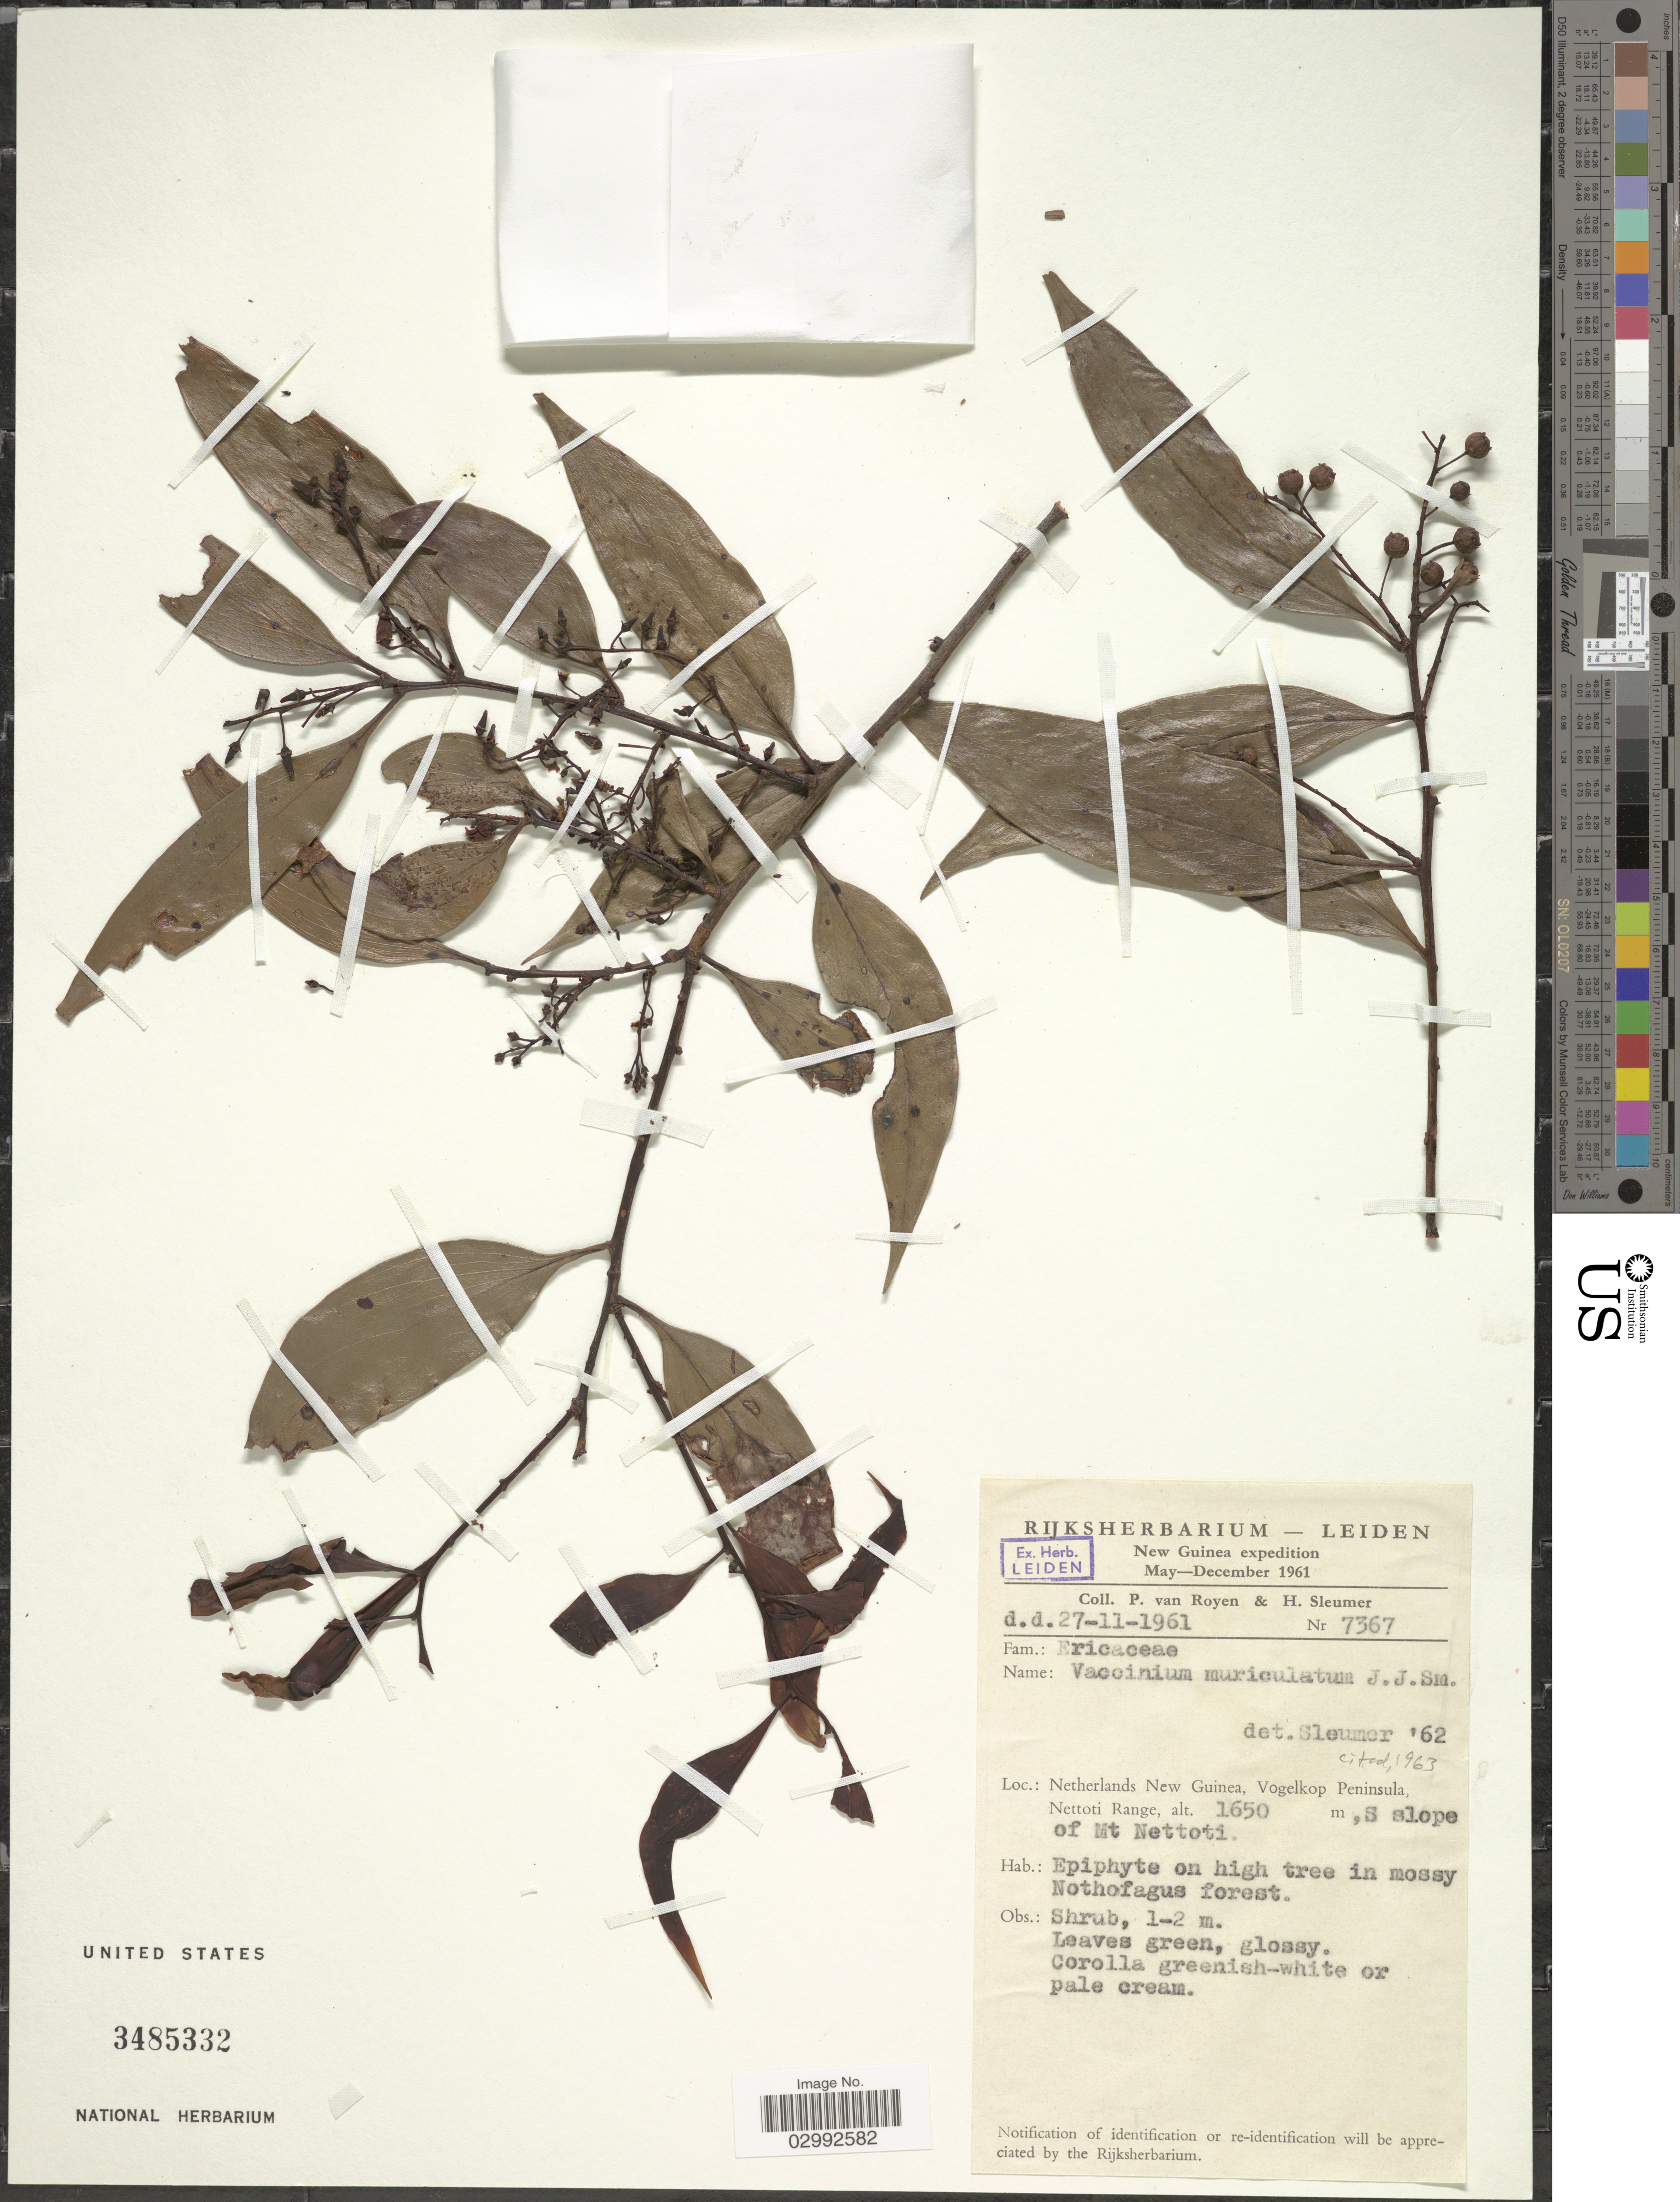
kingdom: Plantae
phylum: Tracheophyta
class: Magnoliopsida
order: Ericales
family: Ericaceae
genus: Vaccinium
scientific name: Vaccinium muriculatum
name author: J.J. Sm.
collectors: P. van Royen & H. O. Sleumer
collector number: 7367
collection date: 1961-11-27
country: Indonesia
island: New Guinea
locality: New Guinea, Netherlands New Guinea, Vogelkop Peninsula, Nettoti Range, S slope of Mt Nettoti.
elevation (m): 1650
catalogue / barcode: US 3485332